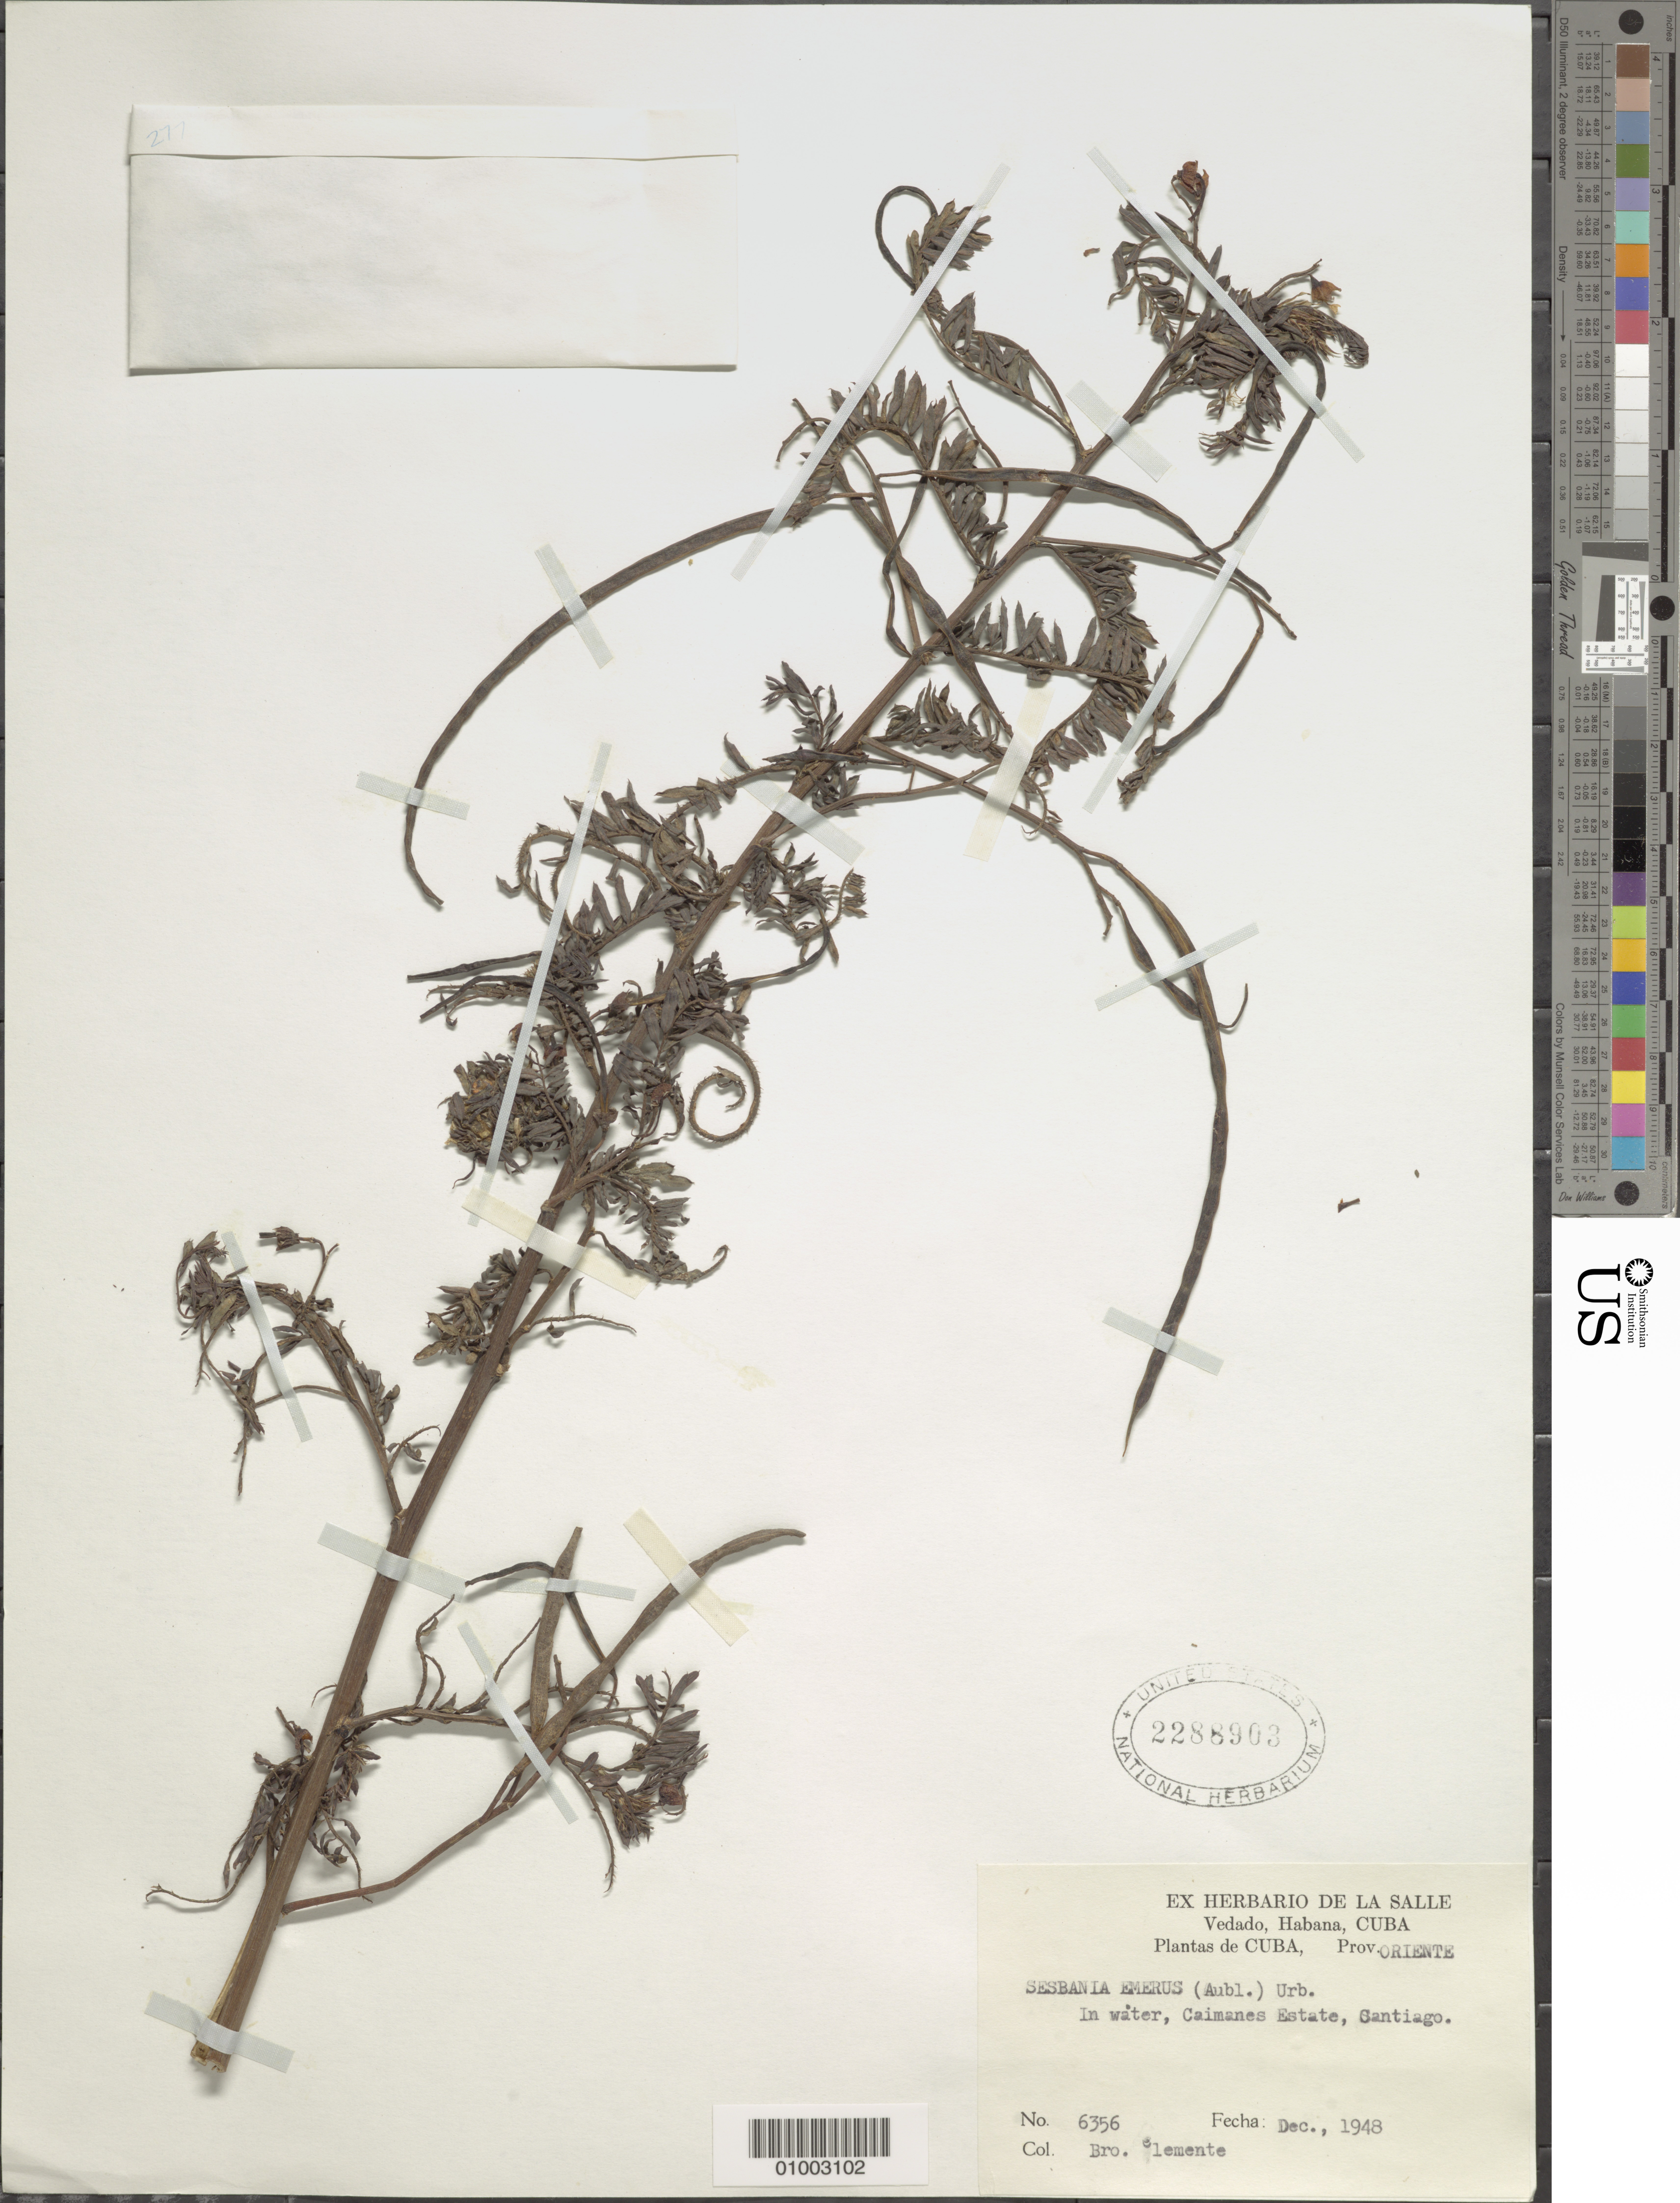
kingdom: Plantae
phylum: Tracheophyta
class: Magnoliopsida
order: Fabales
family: Fabaceae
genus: Sesbania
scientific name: Sesbania emerus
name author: (Aubl.) Urb.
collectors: Bro. Clemente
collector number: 6356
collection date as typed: Dec 1948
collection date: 1948-12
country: Cuba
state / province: Santiago de Cuba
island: Cuba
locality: In water, Caimanes Estate, Santiago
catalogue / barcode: US 2288903